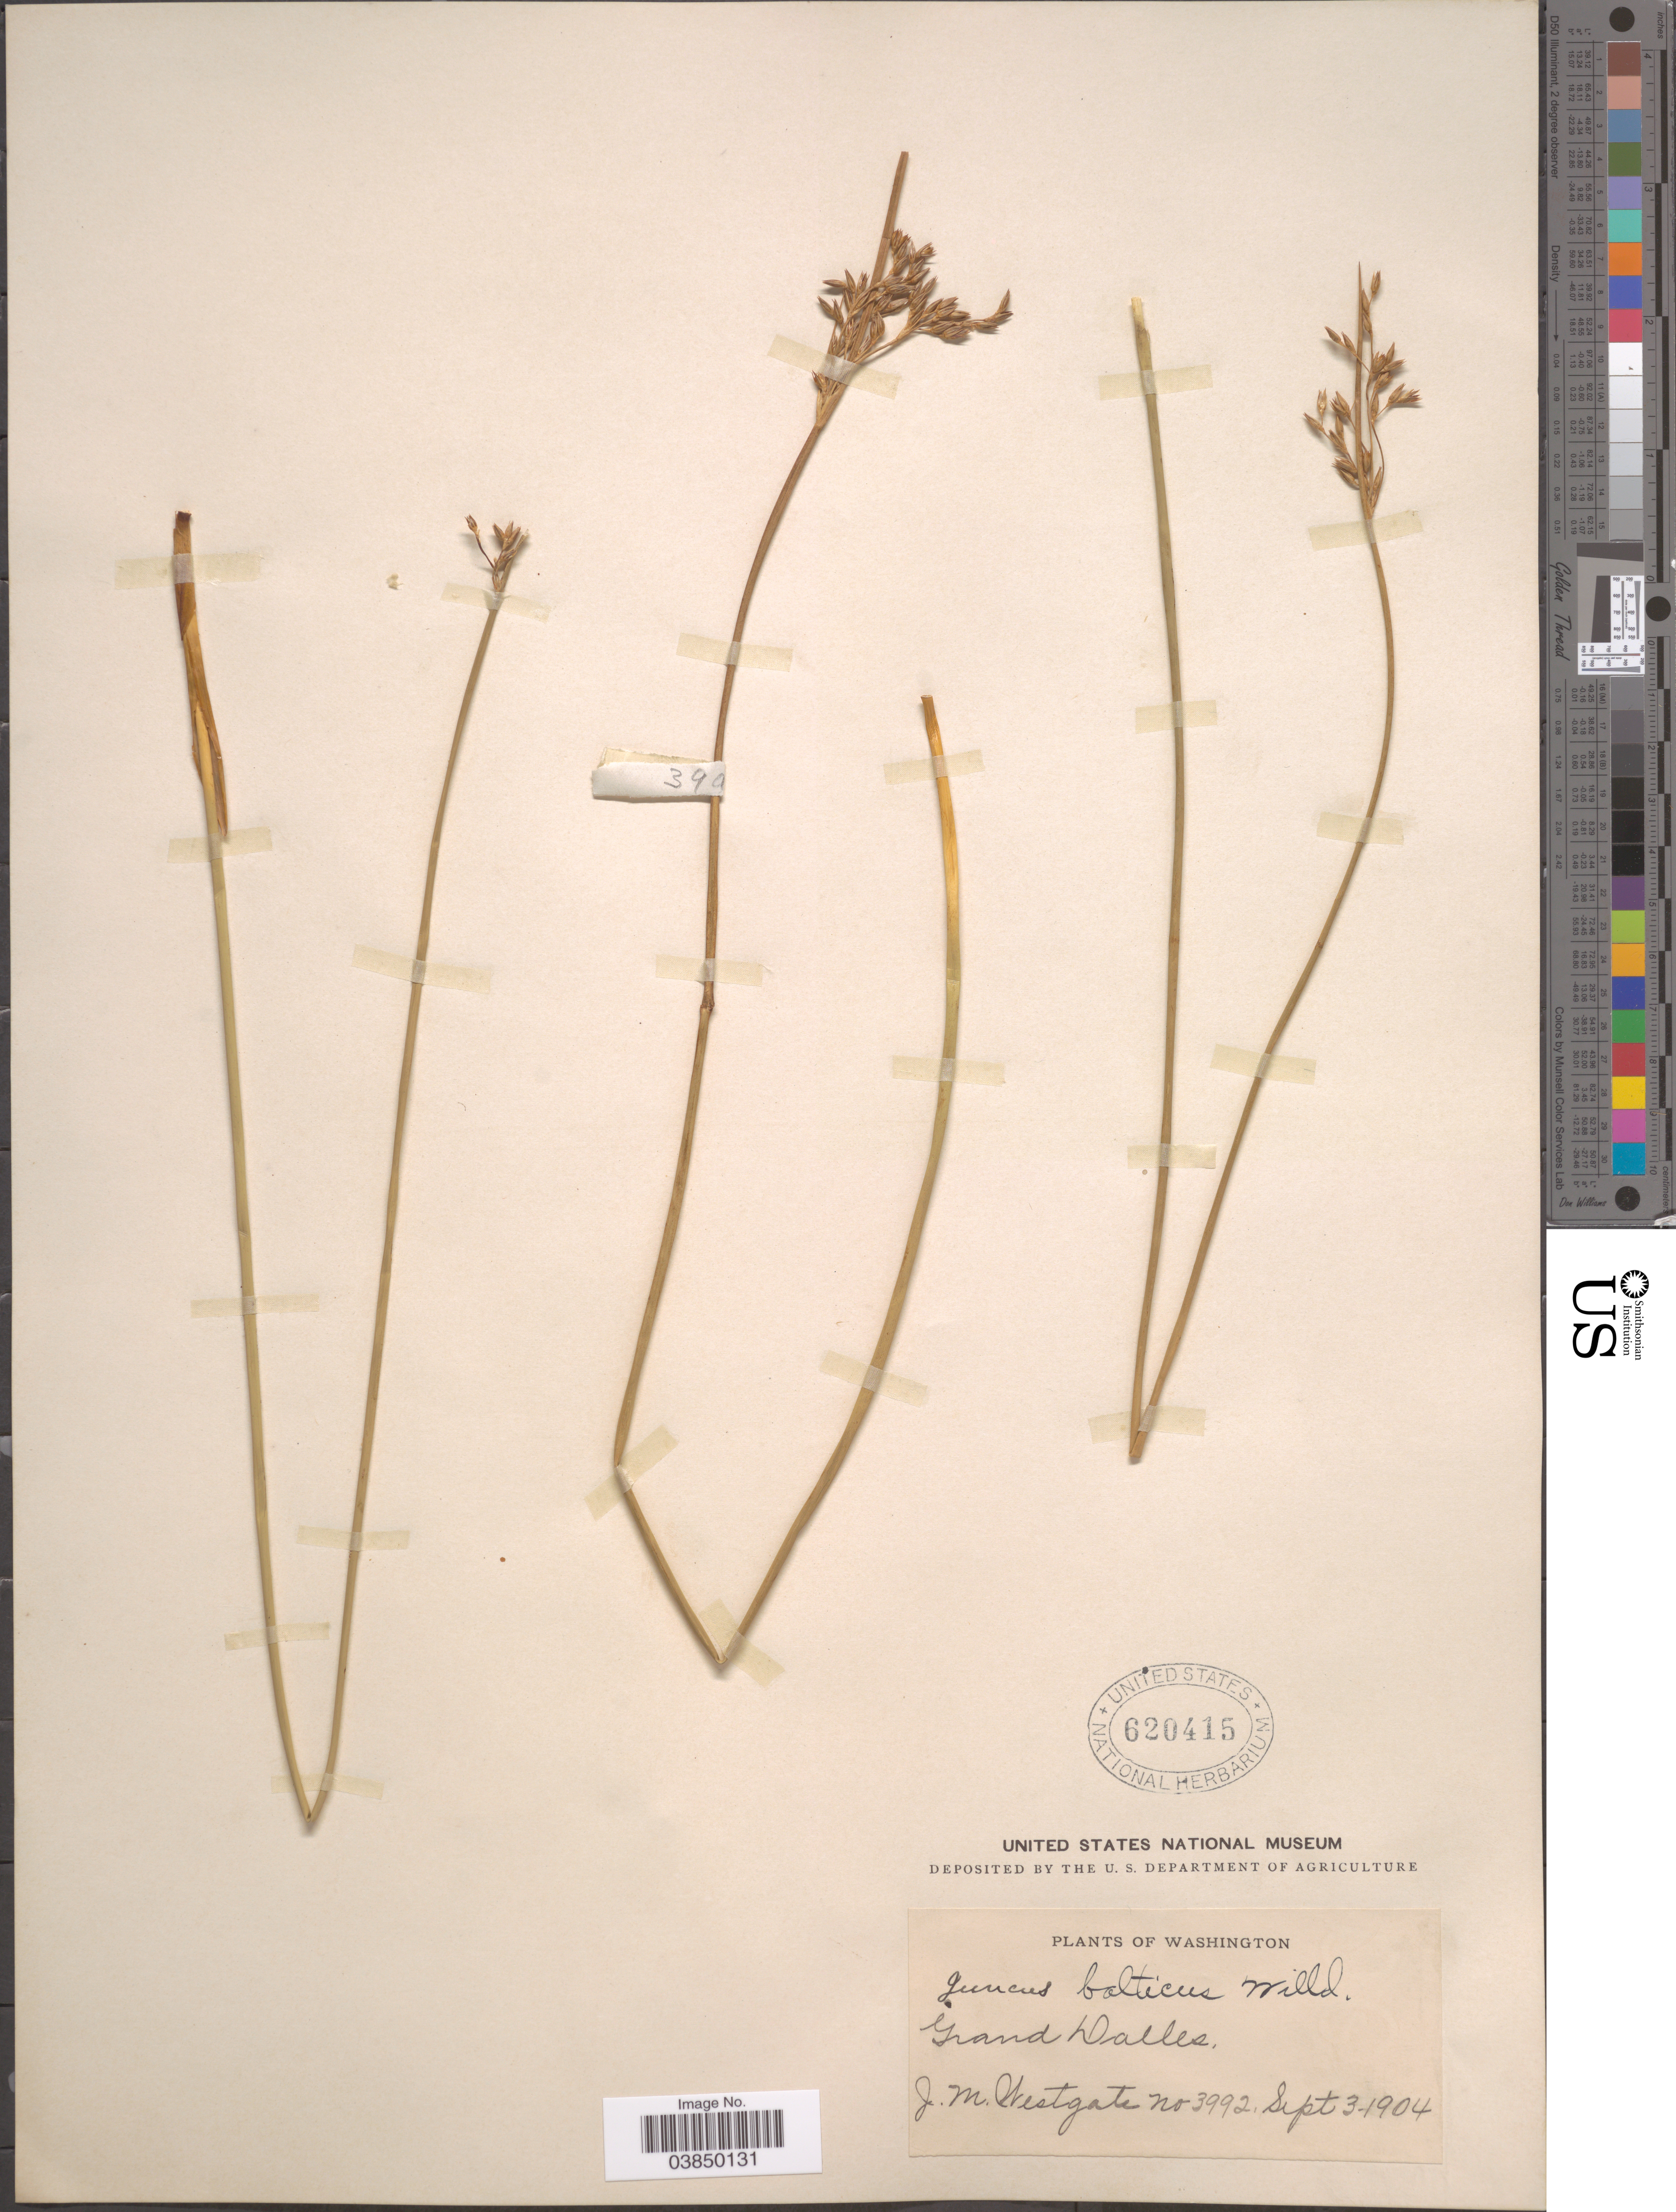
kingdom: Plantae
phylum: Tracheophyta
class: Liliopsida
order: Poales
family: Juncaceae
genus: Juncus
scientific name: Juncus balticus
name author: Willd.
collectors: J. Westgate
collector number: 3992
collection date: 1904-09-03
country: United States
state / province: Washington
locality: Grand Dalles.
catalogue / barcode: US 620415